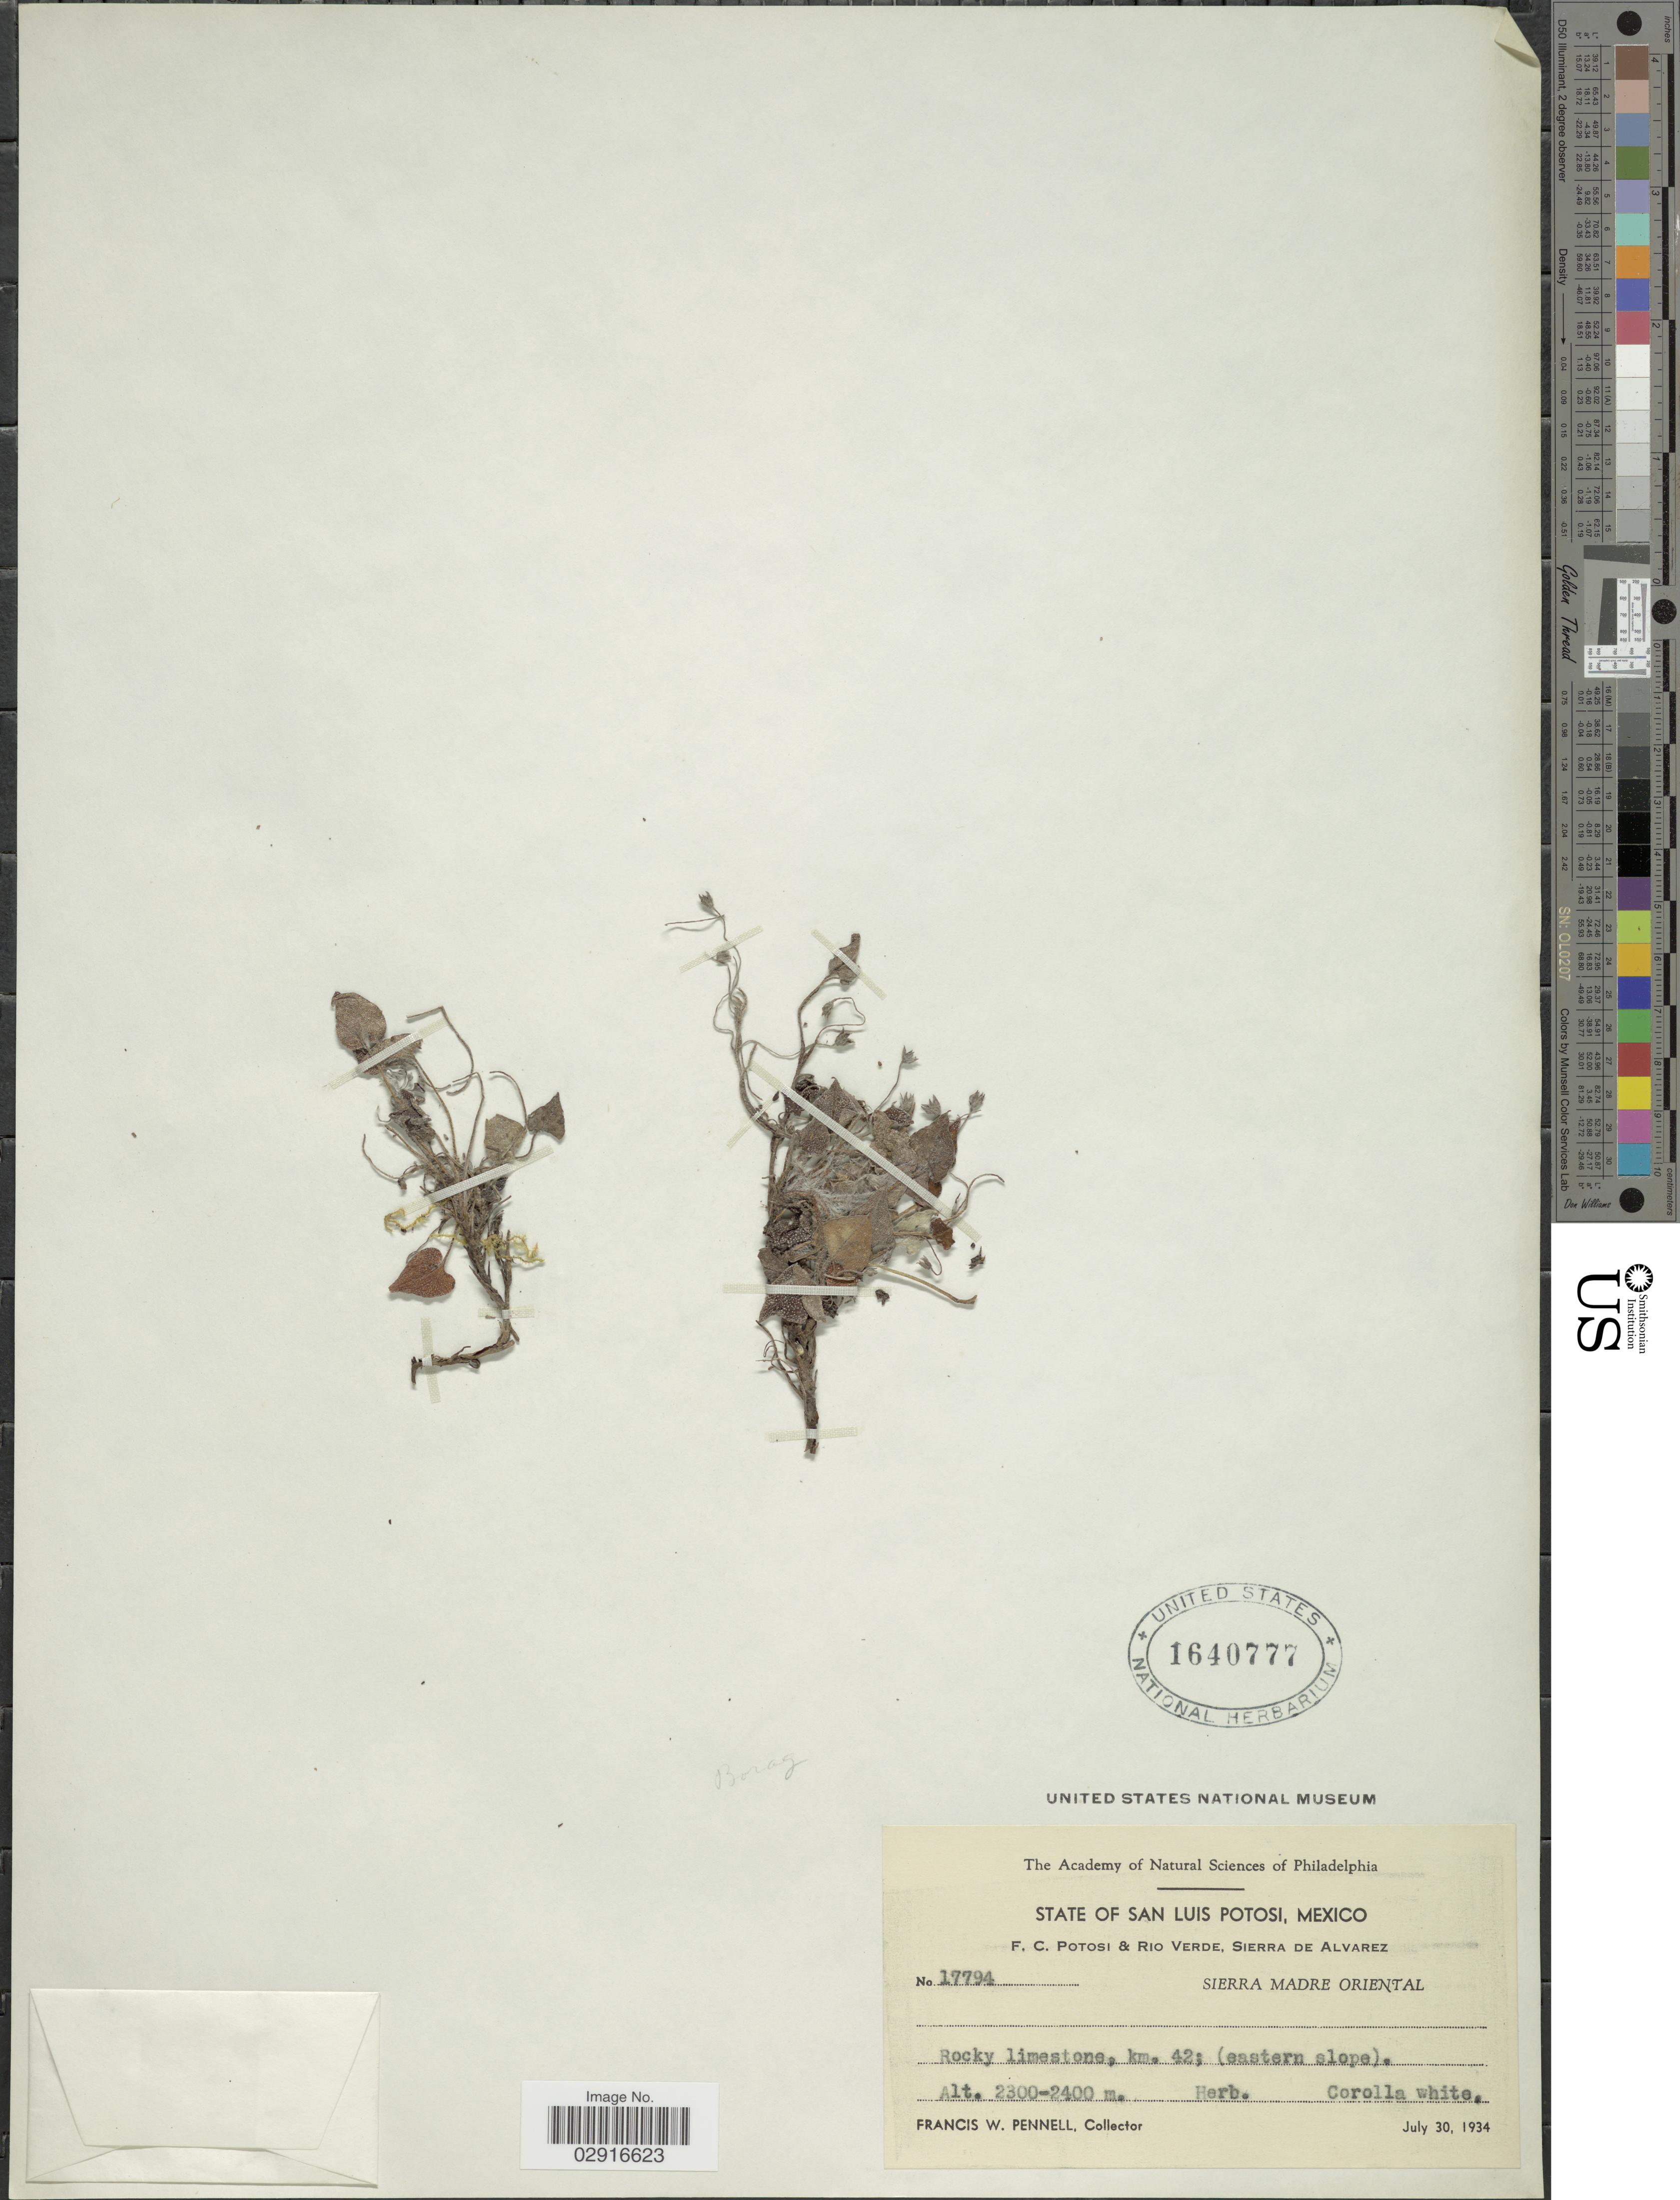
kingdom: Plantae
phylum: Tracheophyta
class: Magnoliopsida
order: Boraginales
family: Boraginaceae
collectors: F. W. Pennell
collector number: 17794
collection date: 1934-07-30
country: Mexico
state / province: San Luis Potosí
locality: F. C. Potosi & Rio Verde, Sierra de Alvarez. Sierra Madre Oriental. Km 42 (eastern slope).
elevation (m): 2300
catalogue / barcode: US 1640777